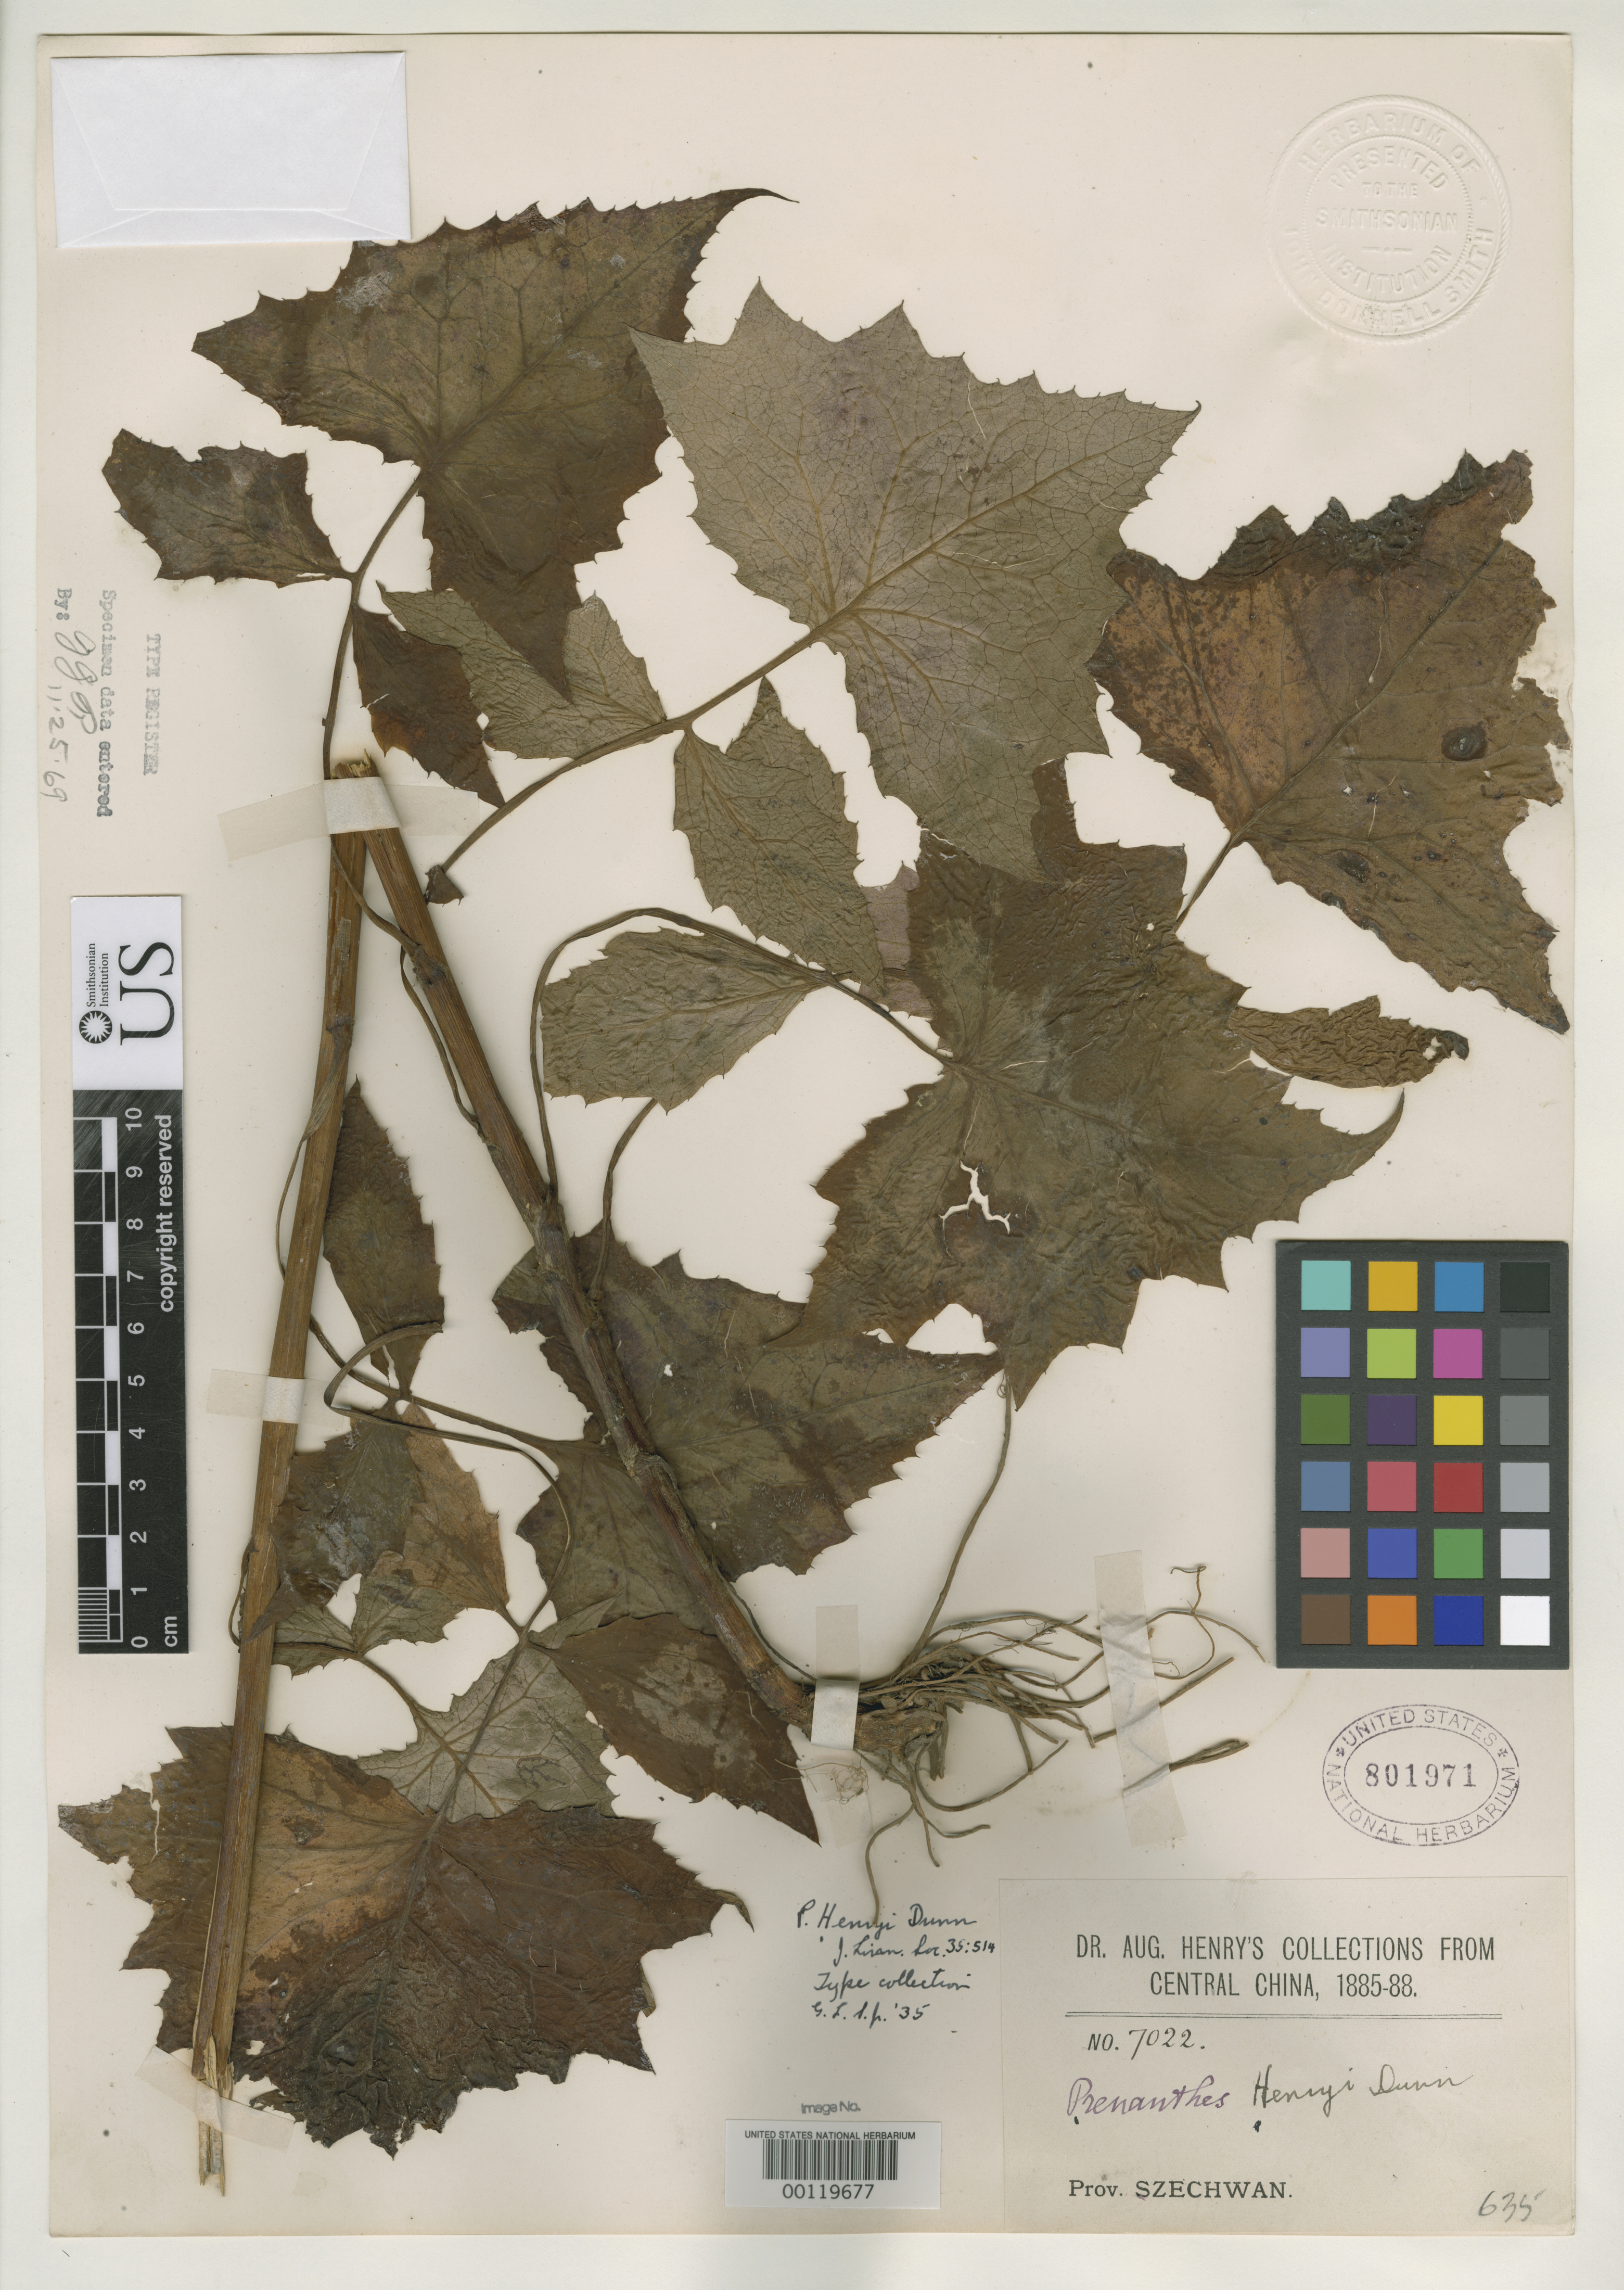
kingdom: Plantae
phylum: Tracheophyta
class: Magnoliopsida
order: Asterales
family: Asteraceae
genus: Prenanthes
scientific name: Prenanthes henryi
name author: Dunn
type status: Isosyntype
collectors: A. Henry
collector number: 7022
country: China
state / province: Sichuan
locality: N Wushan.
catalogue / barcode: US 801971